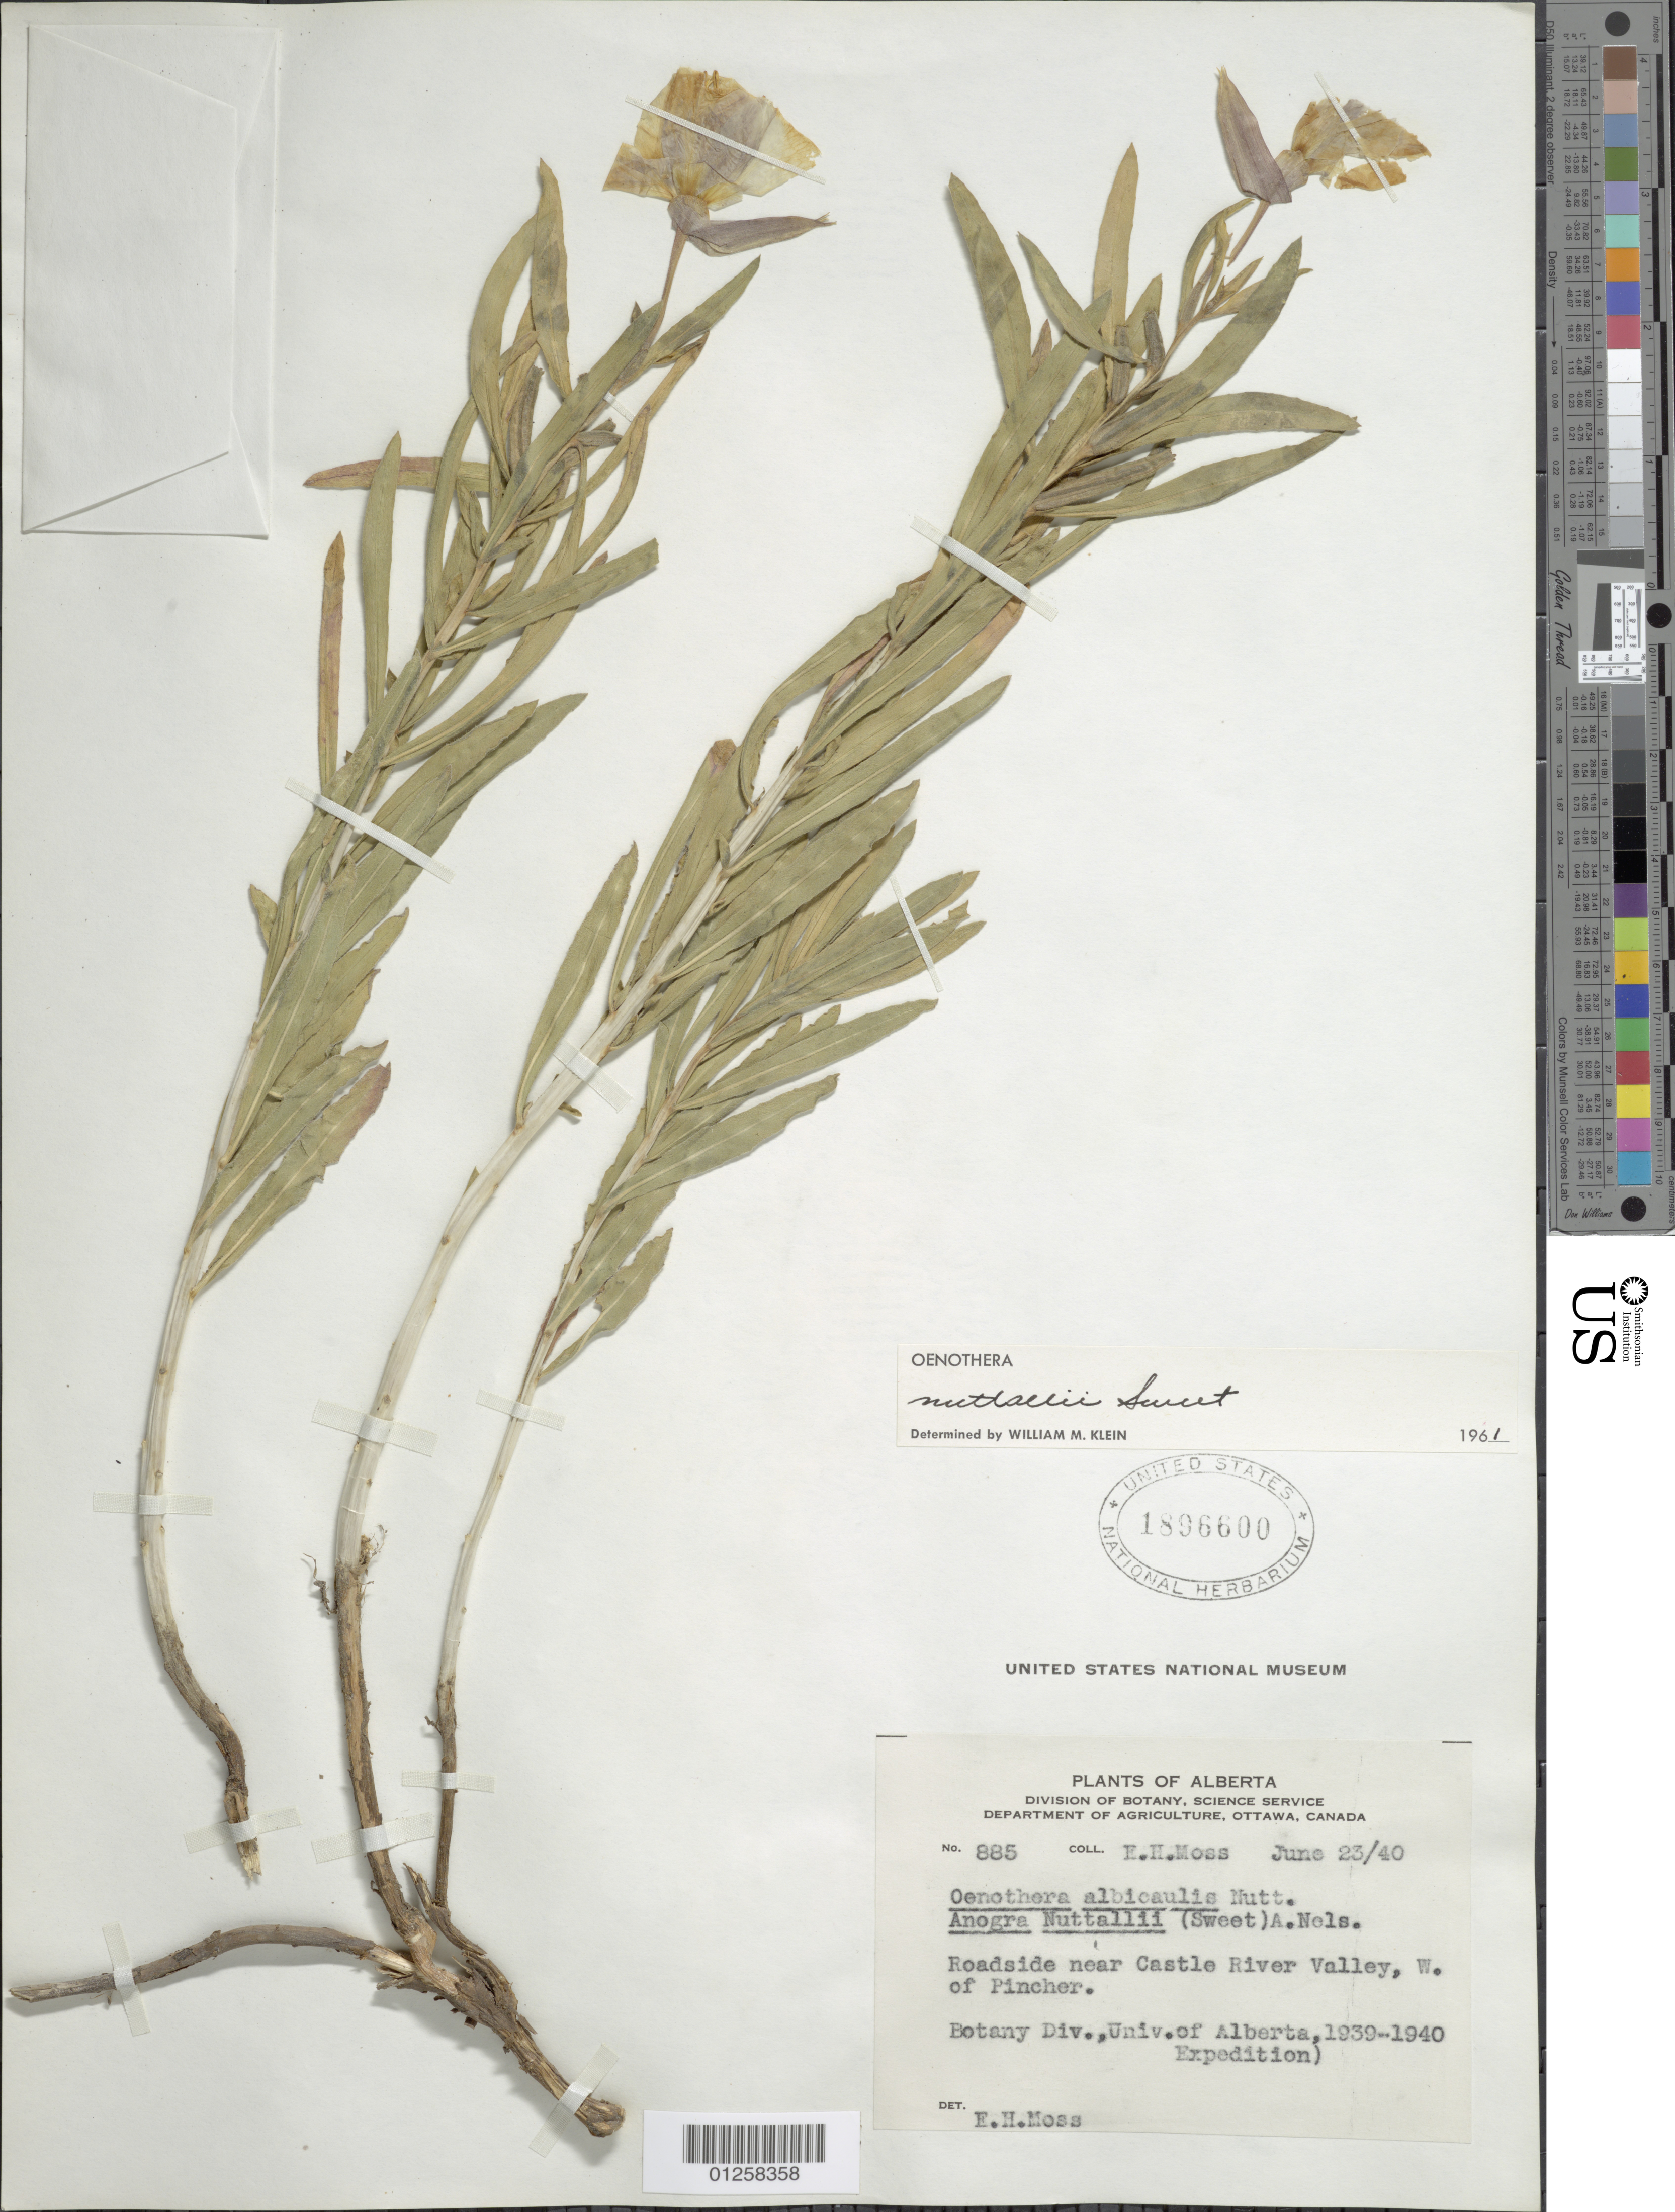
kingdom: Plantae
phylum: Tracheophyta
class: Magnoliopsida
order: Myrtales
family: Onagraceae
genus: Oenothera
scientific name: Oenothera nuttallii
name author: Sweet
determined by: Klein, W. M.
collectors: E. Moss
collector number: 885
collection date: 1940-06-23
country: Canada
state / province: Alberta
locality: N of pincher, near Castle River Valley.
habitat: Roadside.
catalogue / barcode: US 1896600